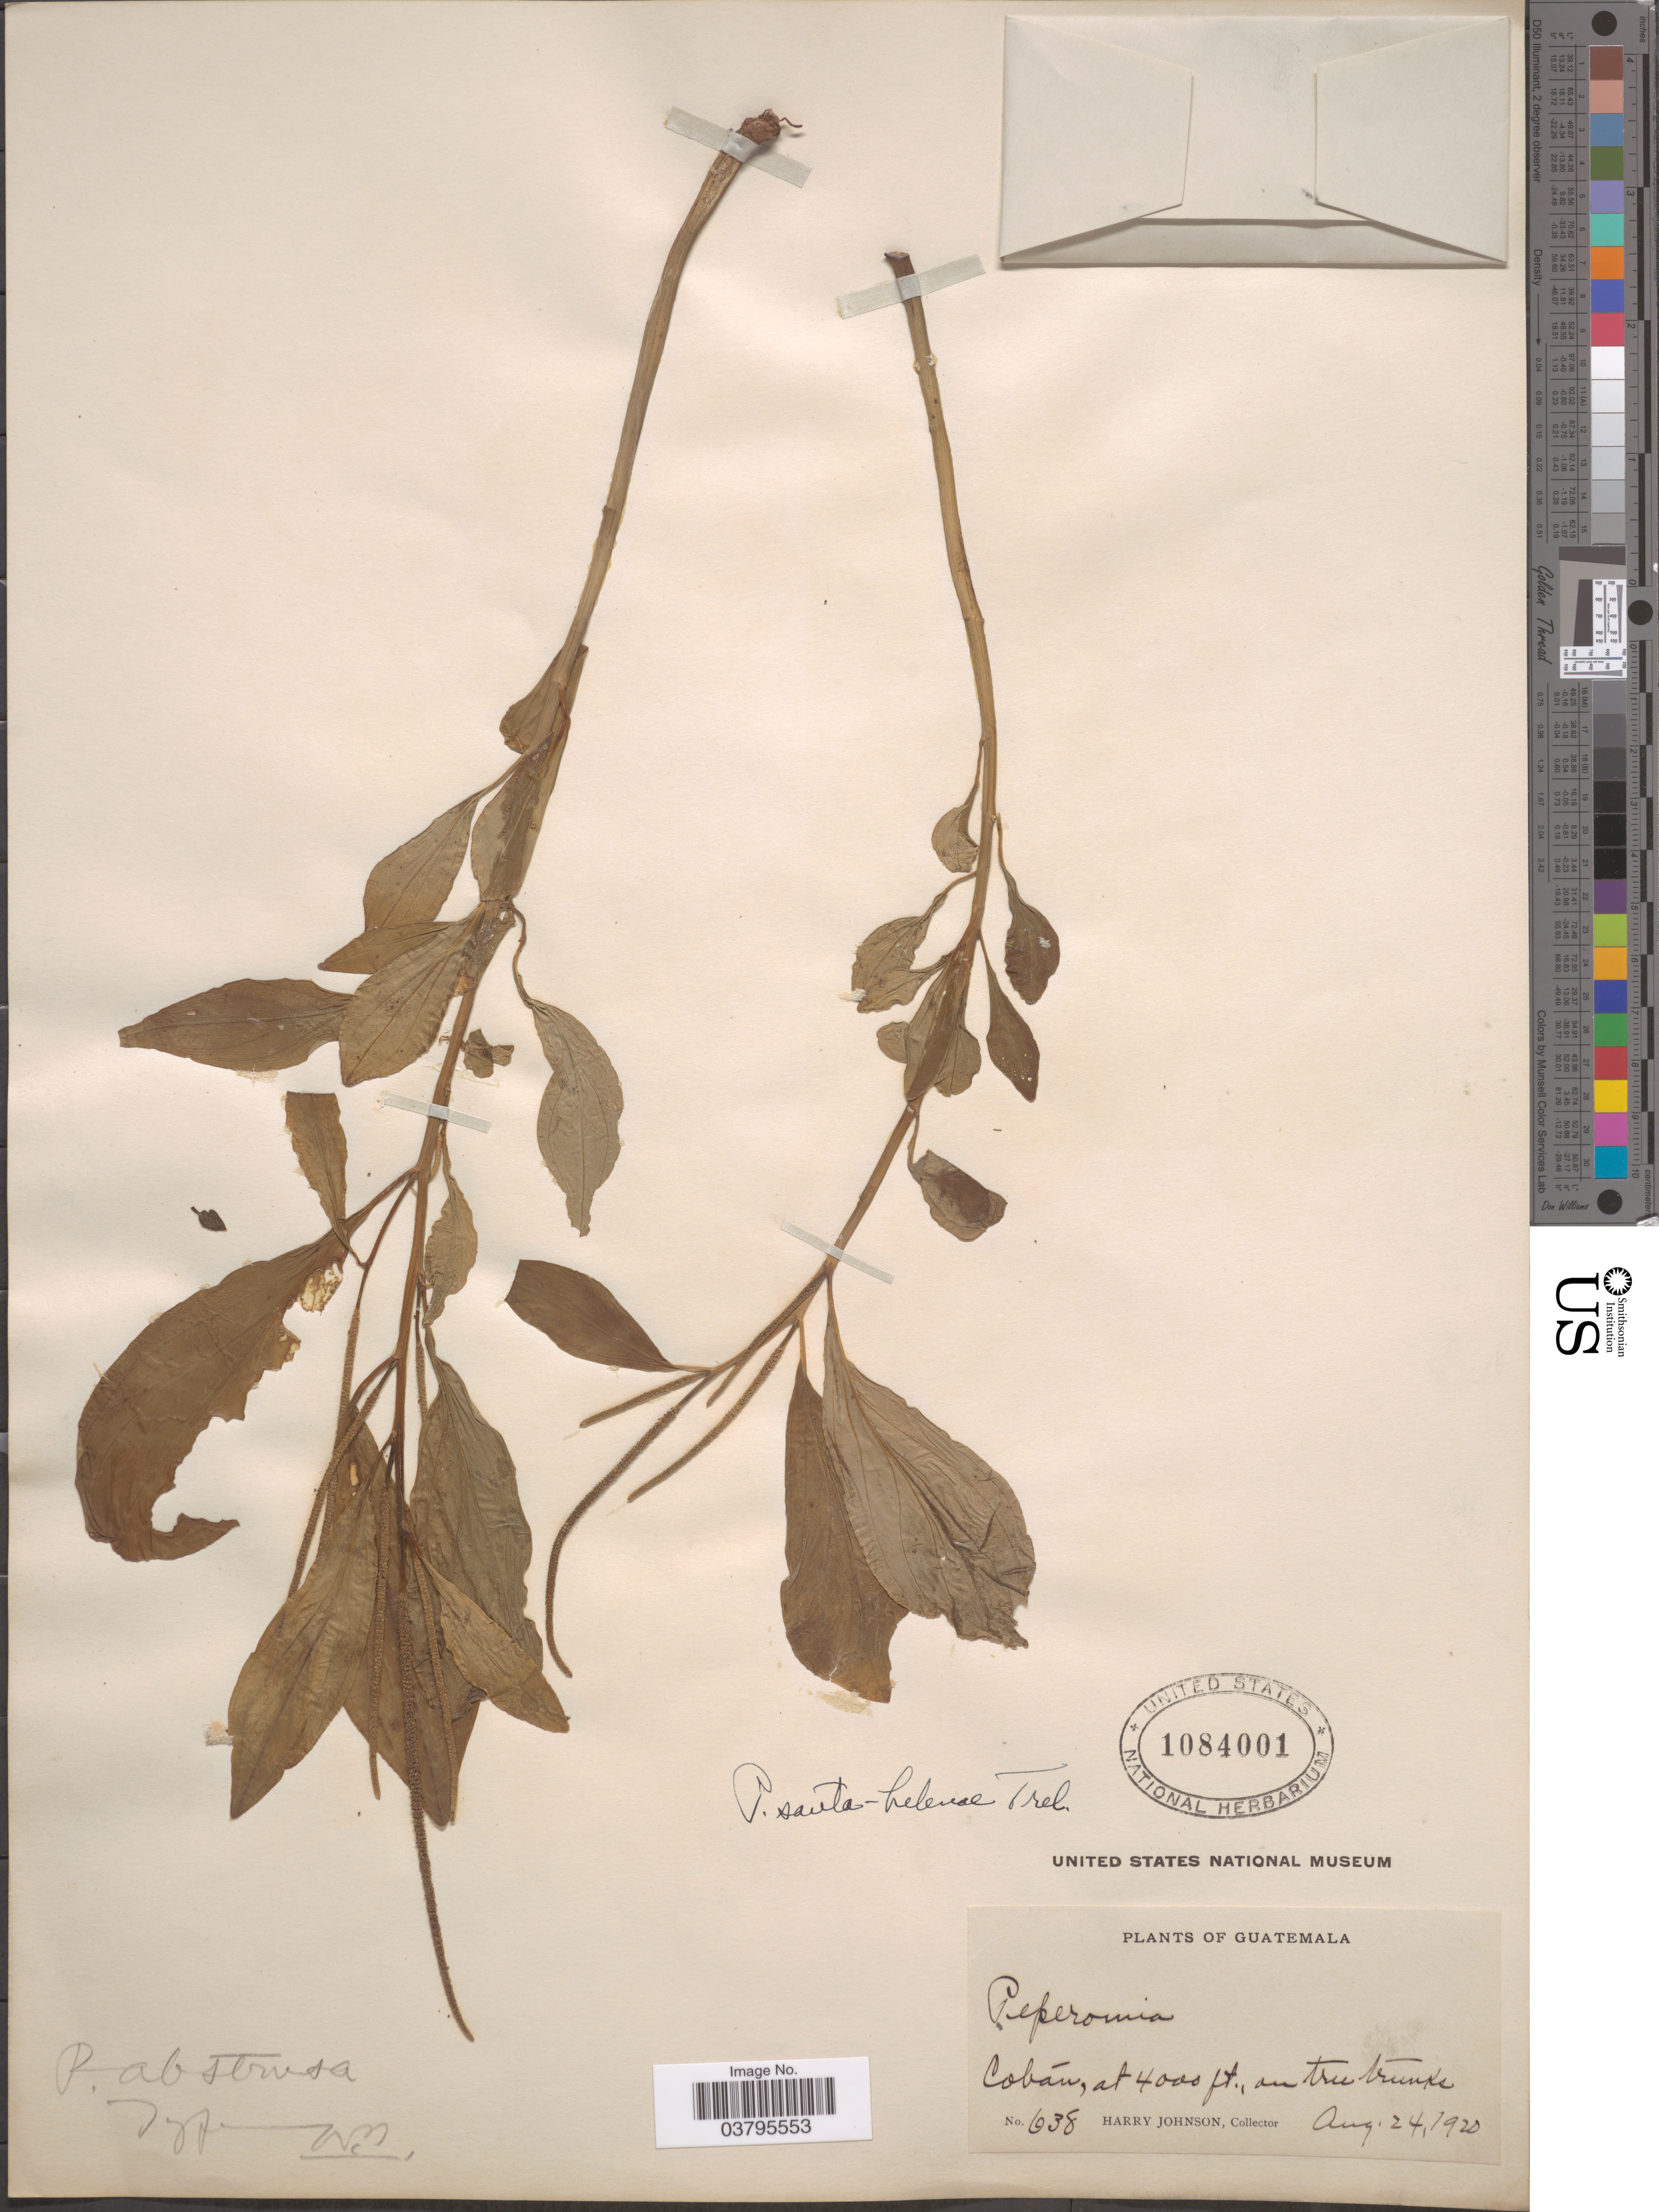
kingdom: Plantae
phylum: Tracheophyta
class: Magnoliopsida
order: Piperales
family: Piperaceae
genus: Peperomia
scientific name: Peperomia santa-helenae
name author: Trel. in Standl.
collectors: H. Johnson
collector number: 638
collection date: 1920-08-24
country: Guatemala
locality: Cobán.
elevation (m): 1219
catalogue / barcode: US 1084001